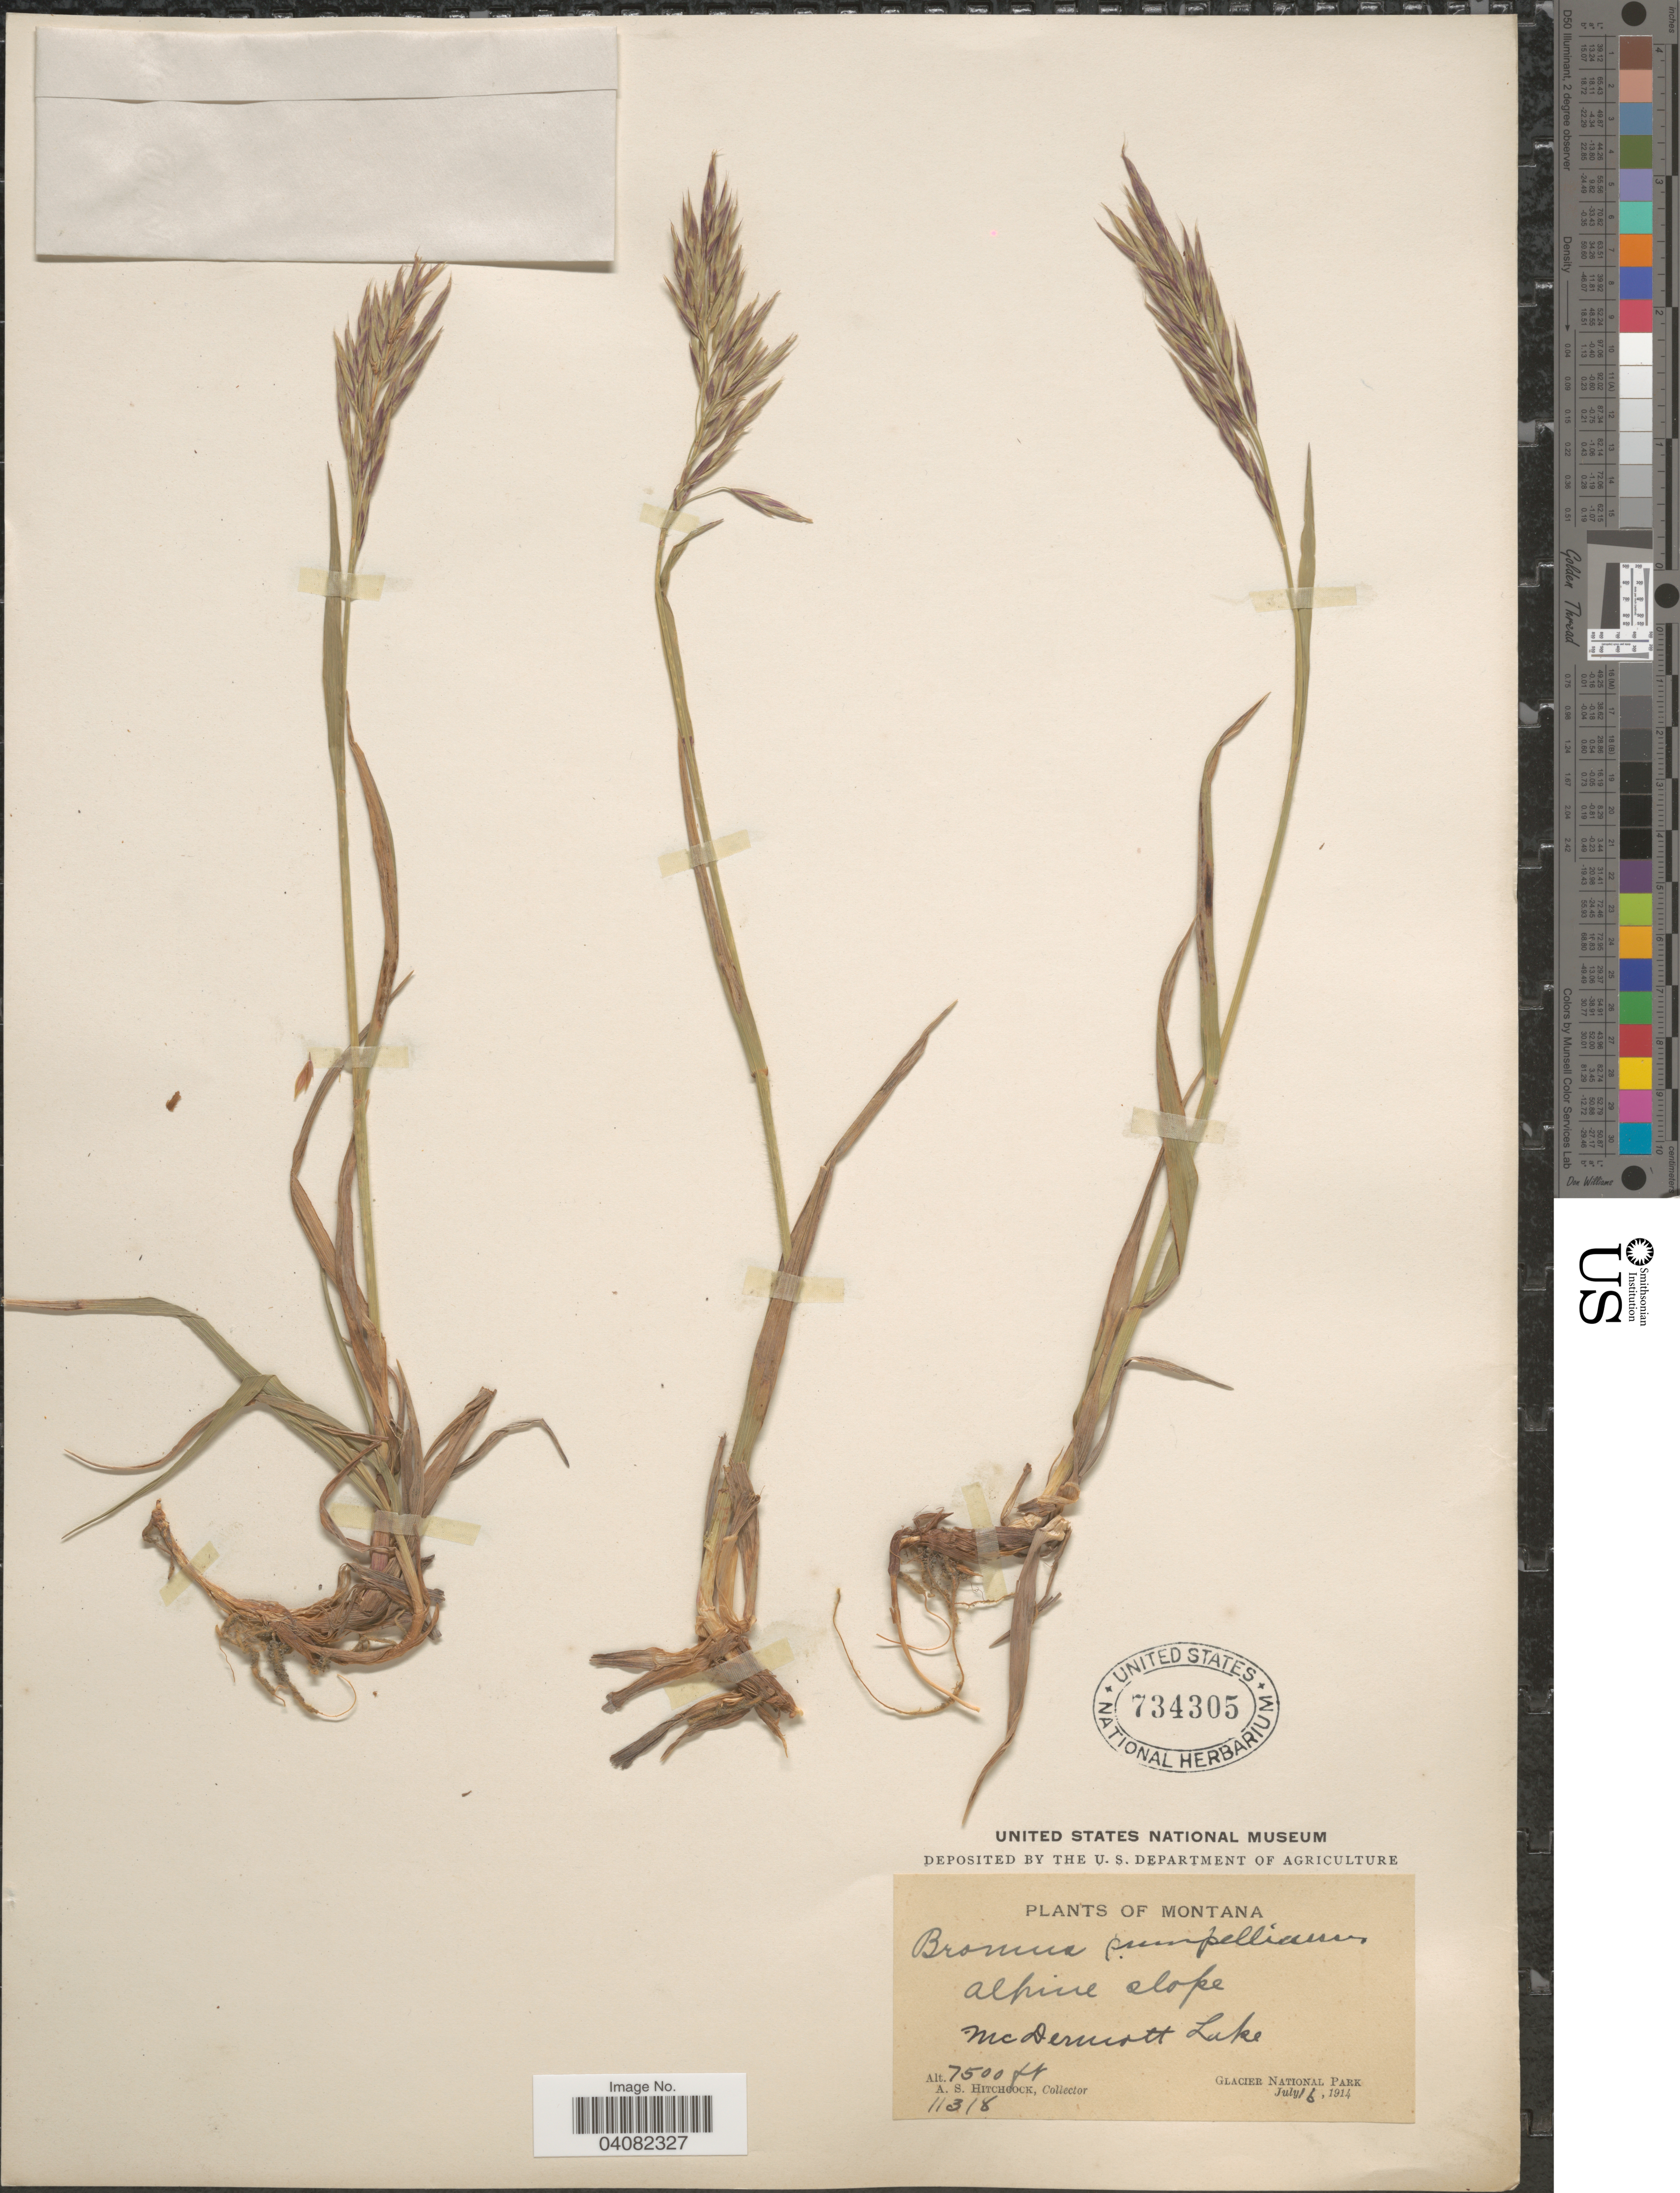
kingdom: Plantae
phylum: Tracheophyta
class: Liliopsida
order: Poales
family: Poaceae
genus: Bromus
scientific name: Bromus inermis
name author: Leyss.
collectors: A. S. Hitchcock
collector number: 11318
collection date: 1914-07-16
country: United States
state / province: Montana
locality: McDermott Lake. Glacier National Park.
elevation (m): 2286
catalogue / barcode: US 734305